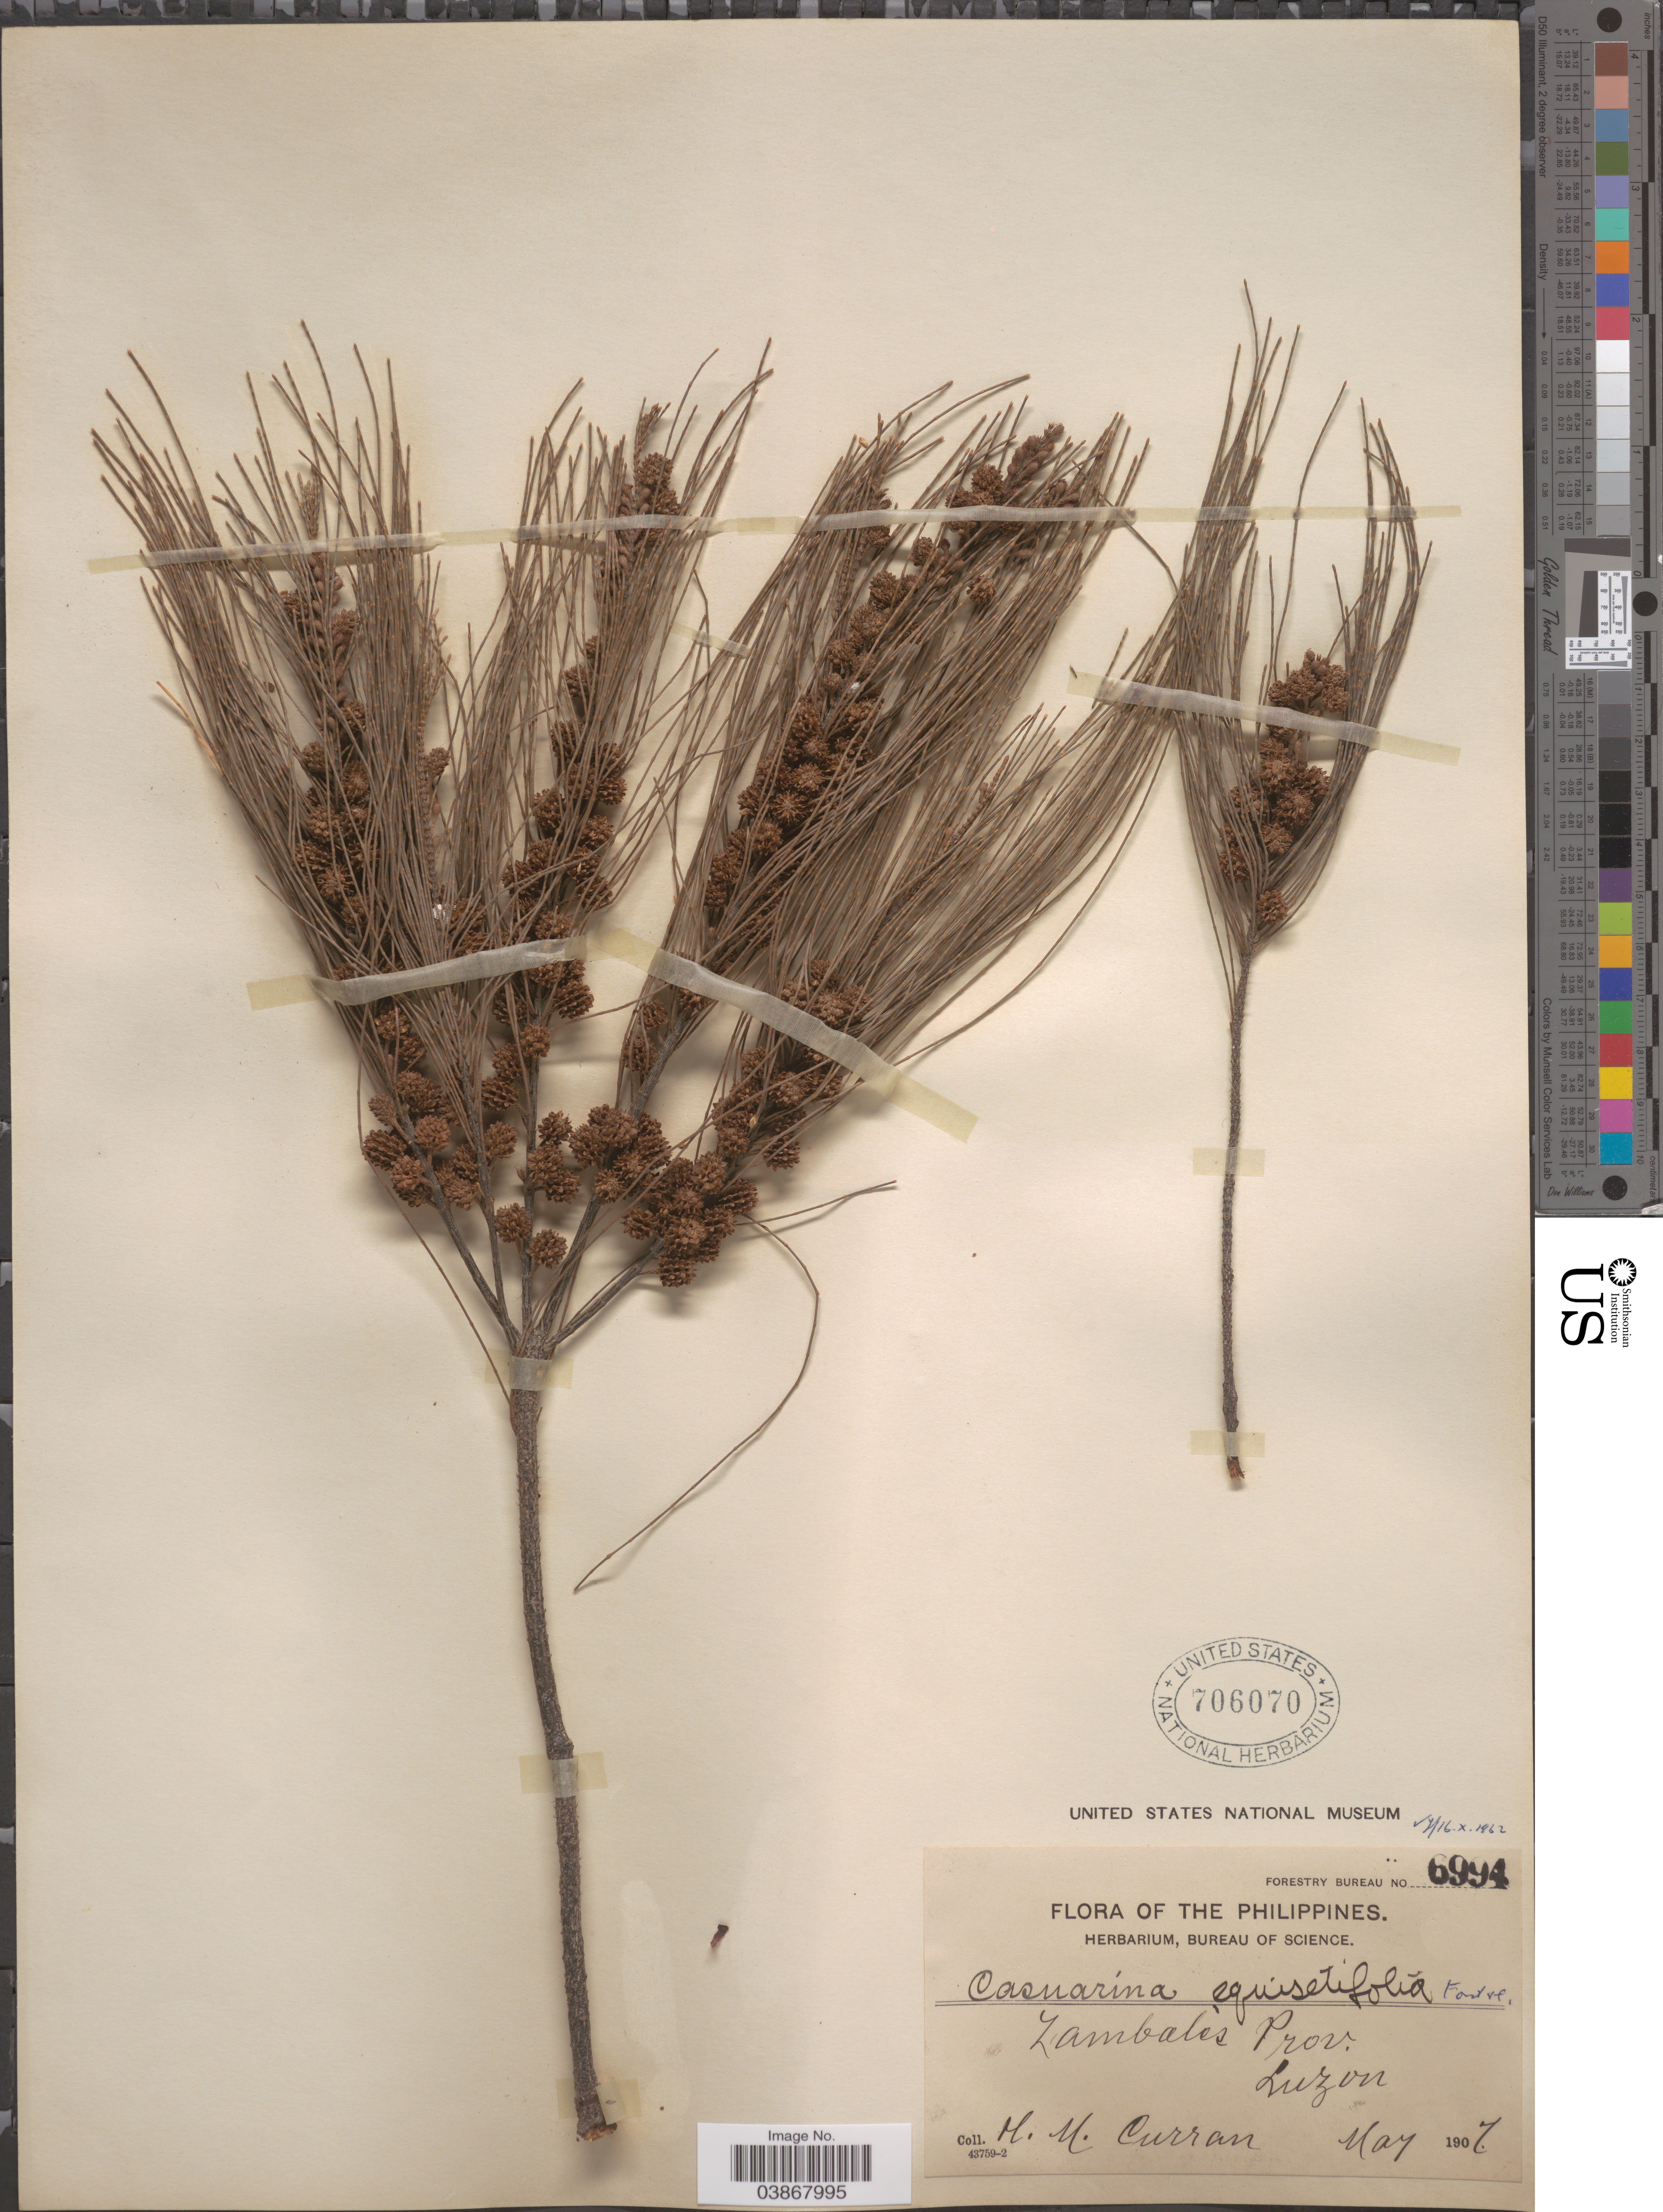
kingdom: Plantae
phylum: Tracheophyta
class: Magnoliopsida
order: Fagales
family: Casuarinaceae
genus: Casuarina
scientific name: Casuarina equisetifolia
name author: L.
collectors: H. M. Curran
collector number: Forestry Bureau 6994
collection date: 1907-05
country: Philippines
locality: Zambales Prov., Luzon.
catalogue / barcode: US 706070